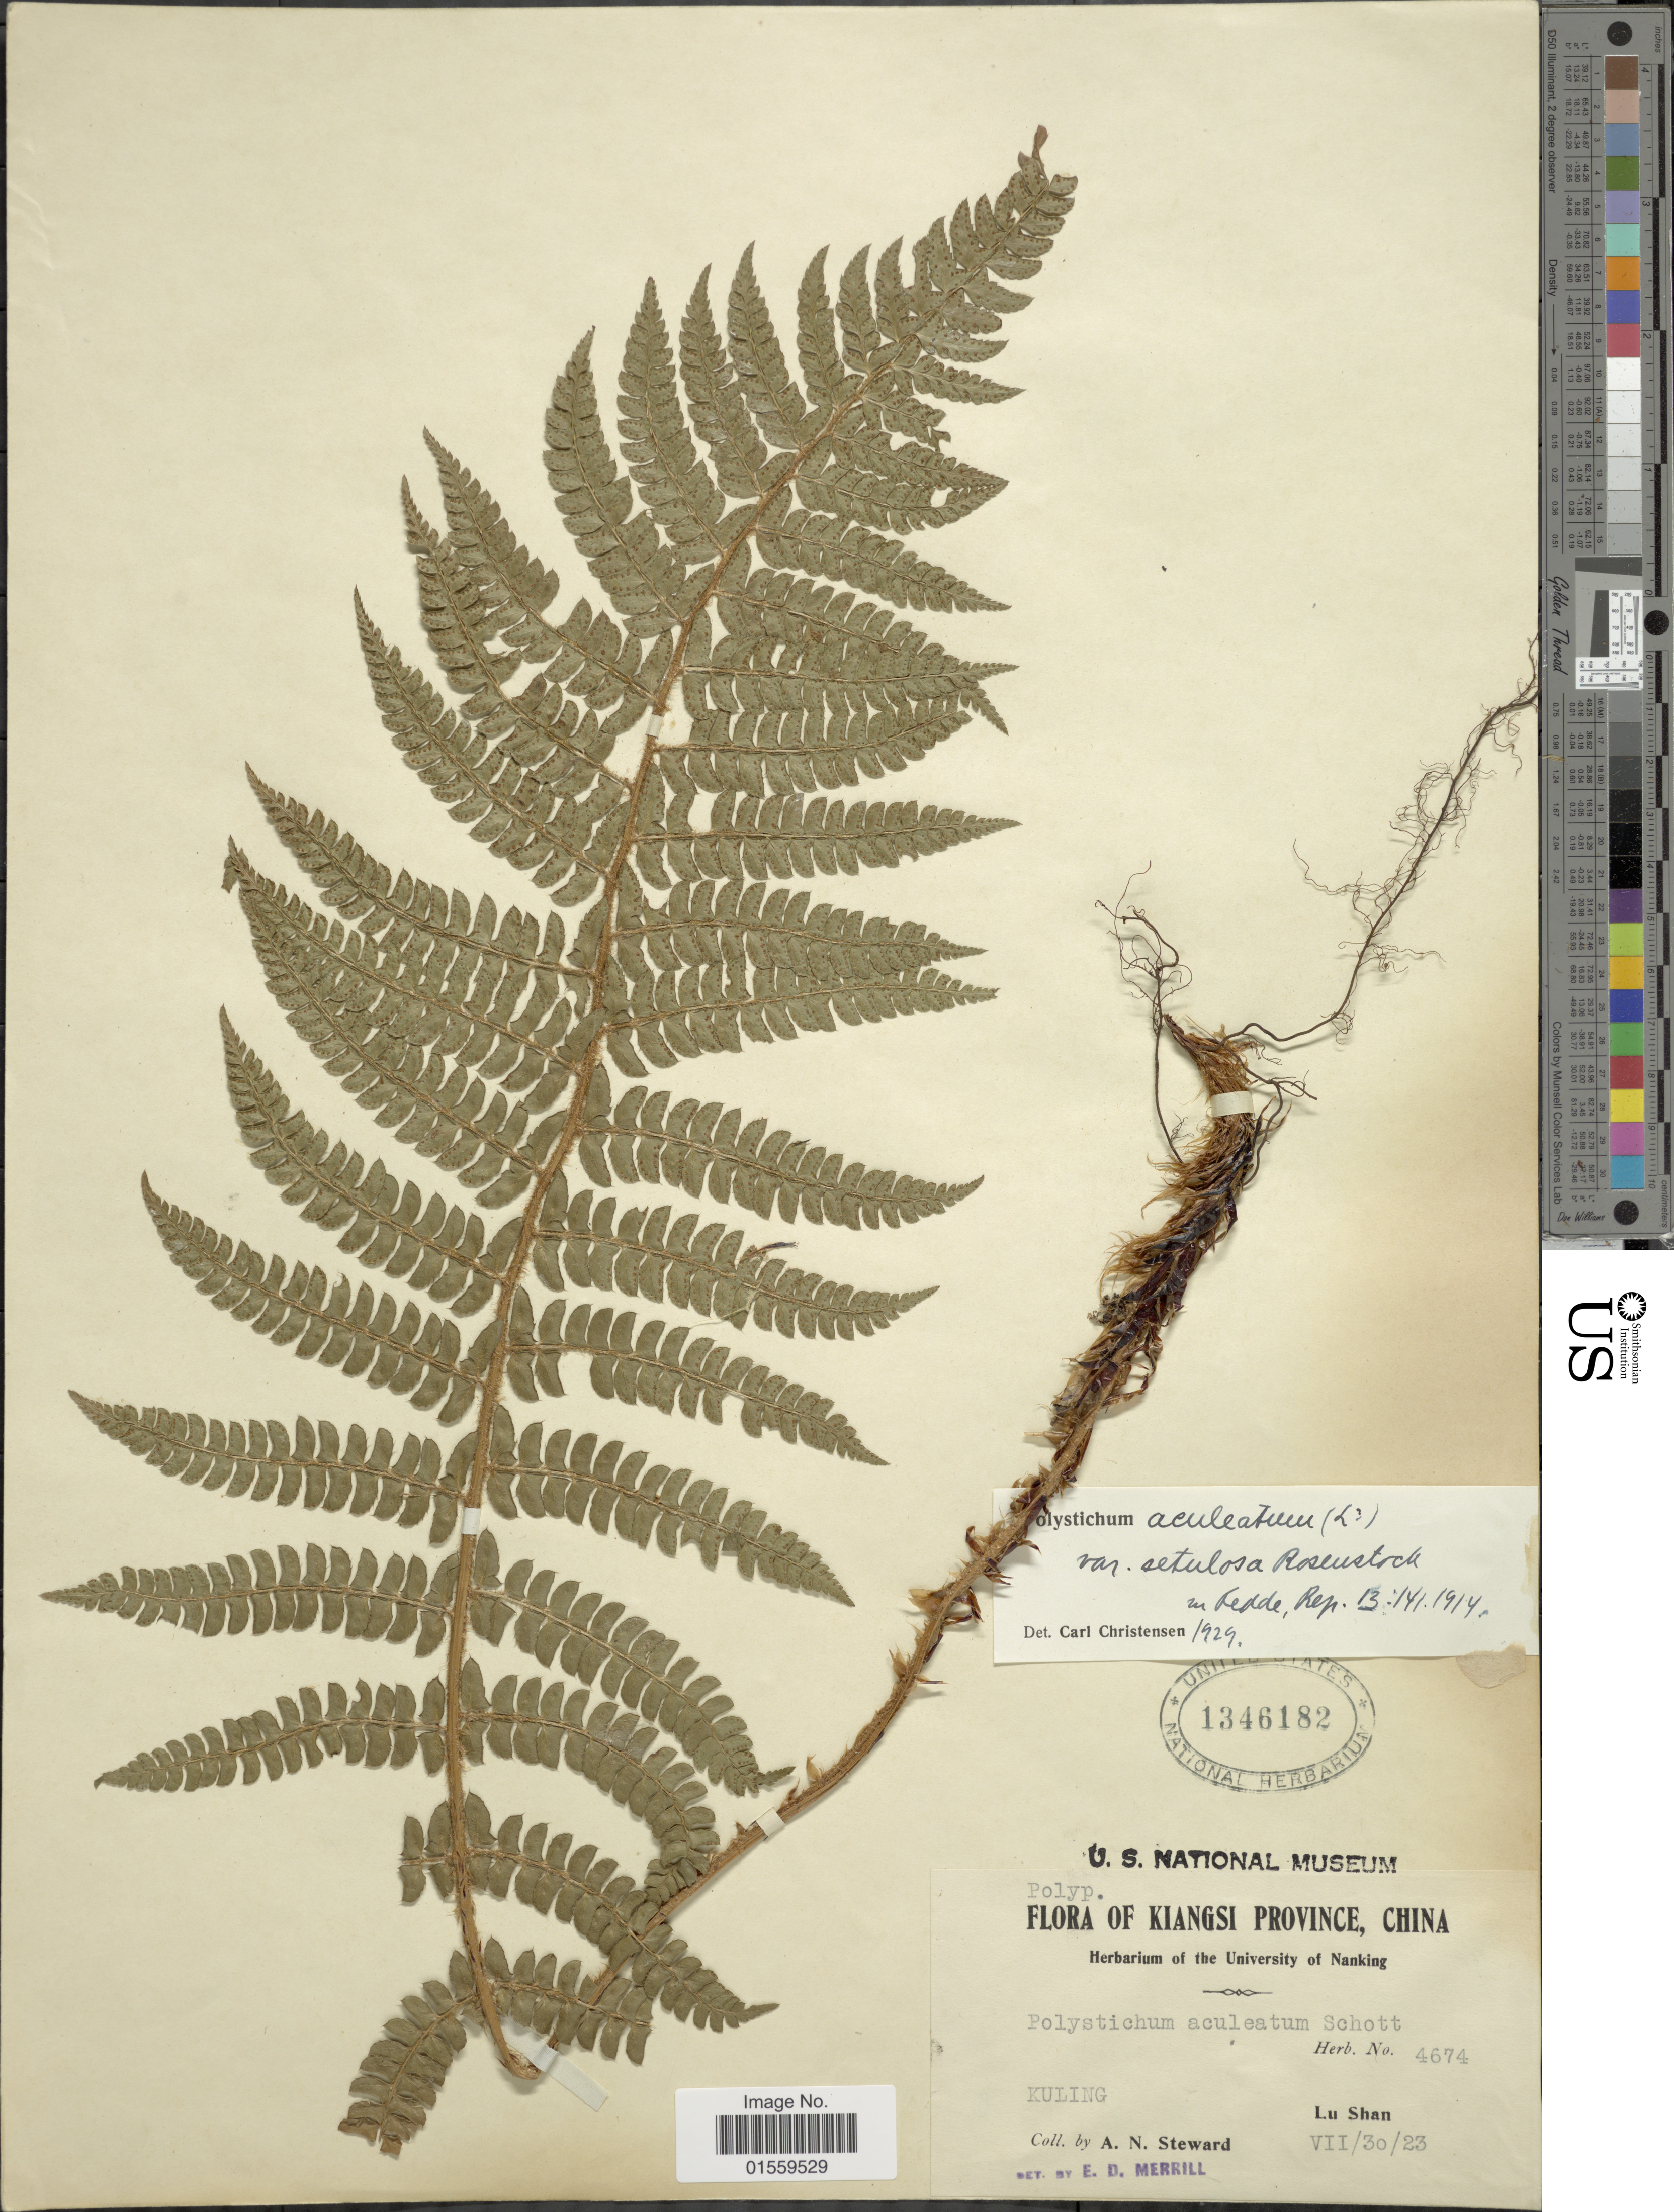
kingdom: Plantae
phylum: Tracheophyta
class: Polypodiopsida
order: Polypodiales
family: Dryopteridaceae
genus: Polystichum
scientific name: Polystichum setiferum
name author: (Forssk.) Moore ex Woynar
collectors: A. N. Steward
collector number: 4674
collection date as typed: Transcribed d/m/y: 30/7/23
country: China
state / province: Jiangxi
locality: Kiangsi Province, China, Kuling, Lu Shan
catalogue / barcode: US 1346182